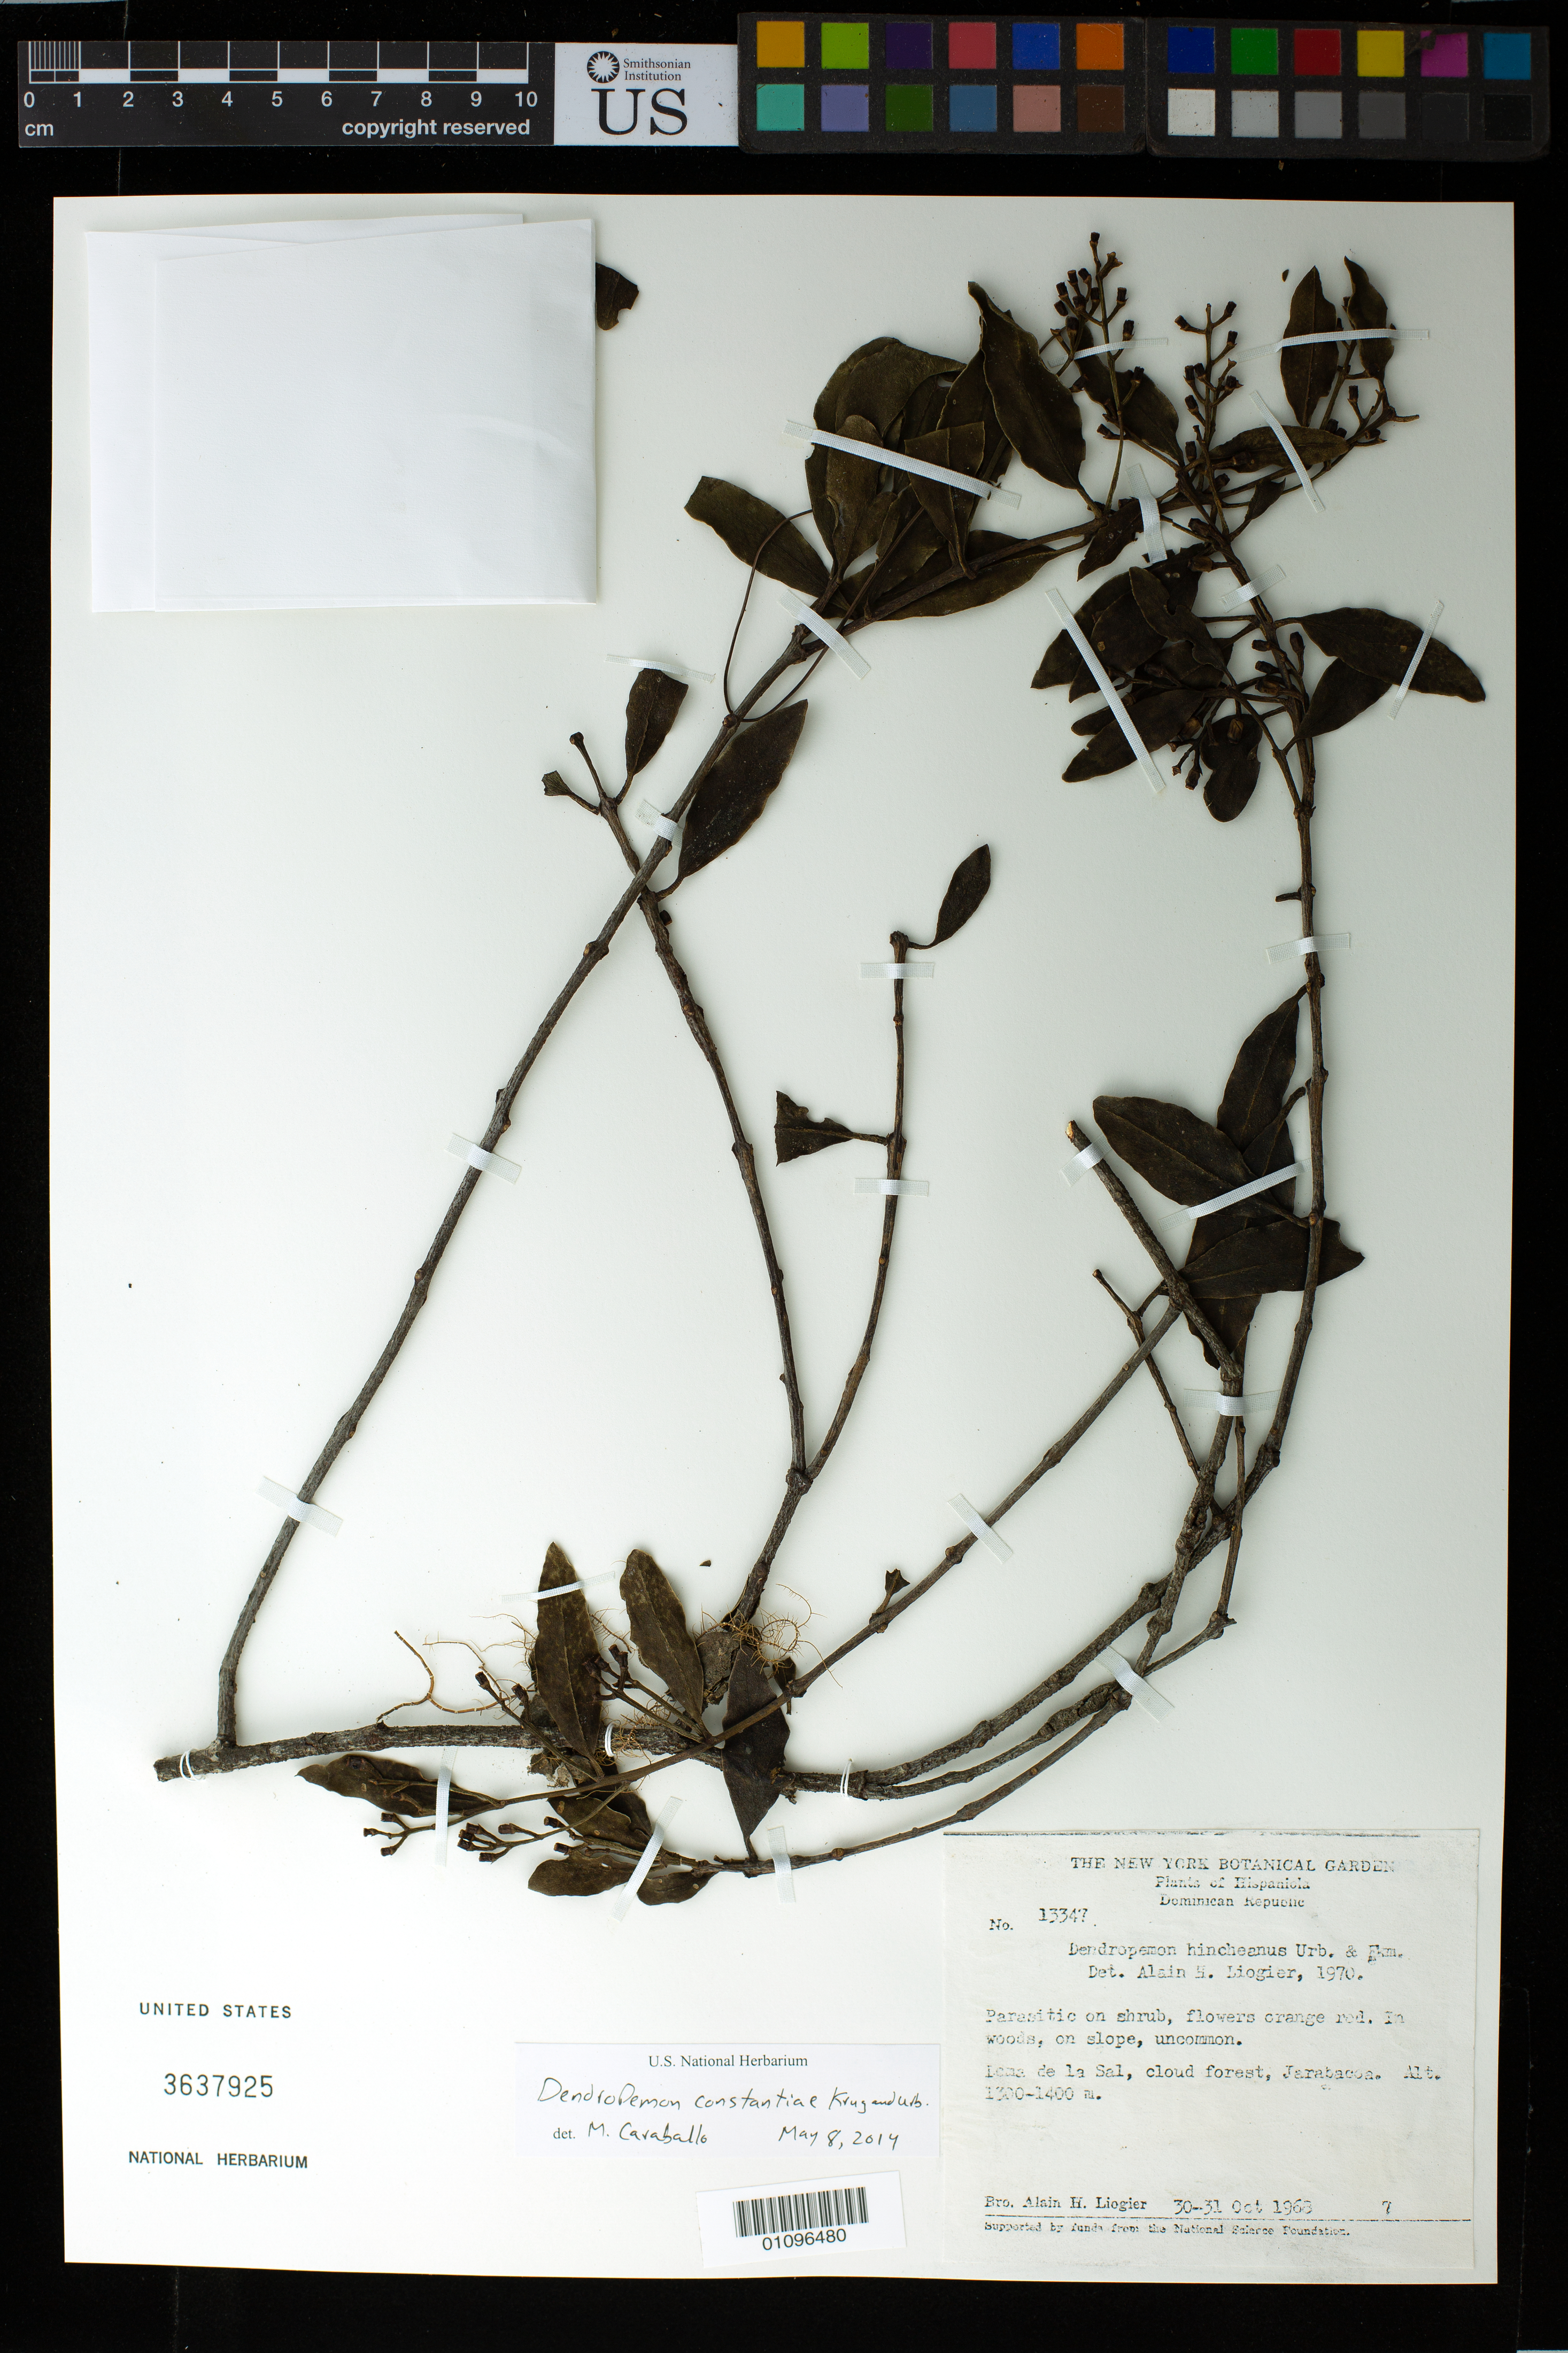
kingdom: Plantae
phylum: Tracheophyta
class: Magnoliopsida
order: Santalales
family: Loranthaceae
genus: Dendropemon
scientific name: Dendropemon constantiae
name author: Krug & Urb.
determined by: Caraballo-Ortiz, Marcos A., (MISS), University of Mississippi (UNITED STATES)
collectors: A. H. Liogier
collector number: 13347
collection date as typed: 30 Oct 1968 to 31 Oct 1968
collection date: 1968-10-30/1968-10-31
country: Dominican Republic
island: Hispaniola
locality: Loma de la Sal, Jarabacoa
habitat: In woods, on slope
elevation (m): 1300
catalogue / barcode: US 3637925